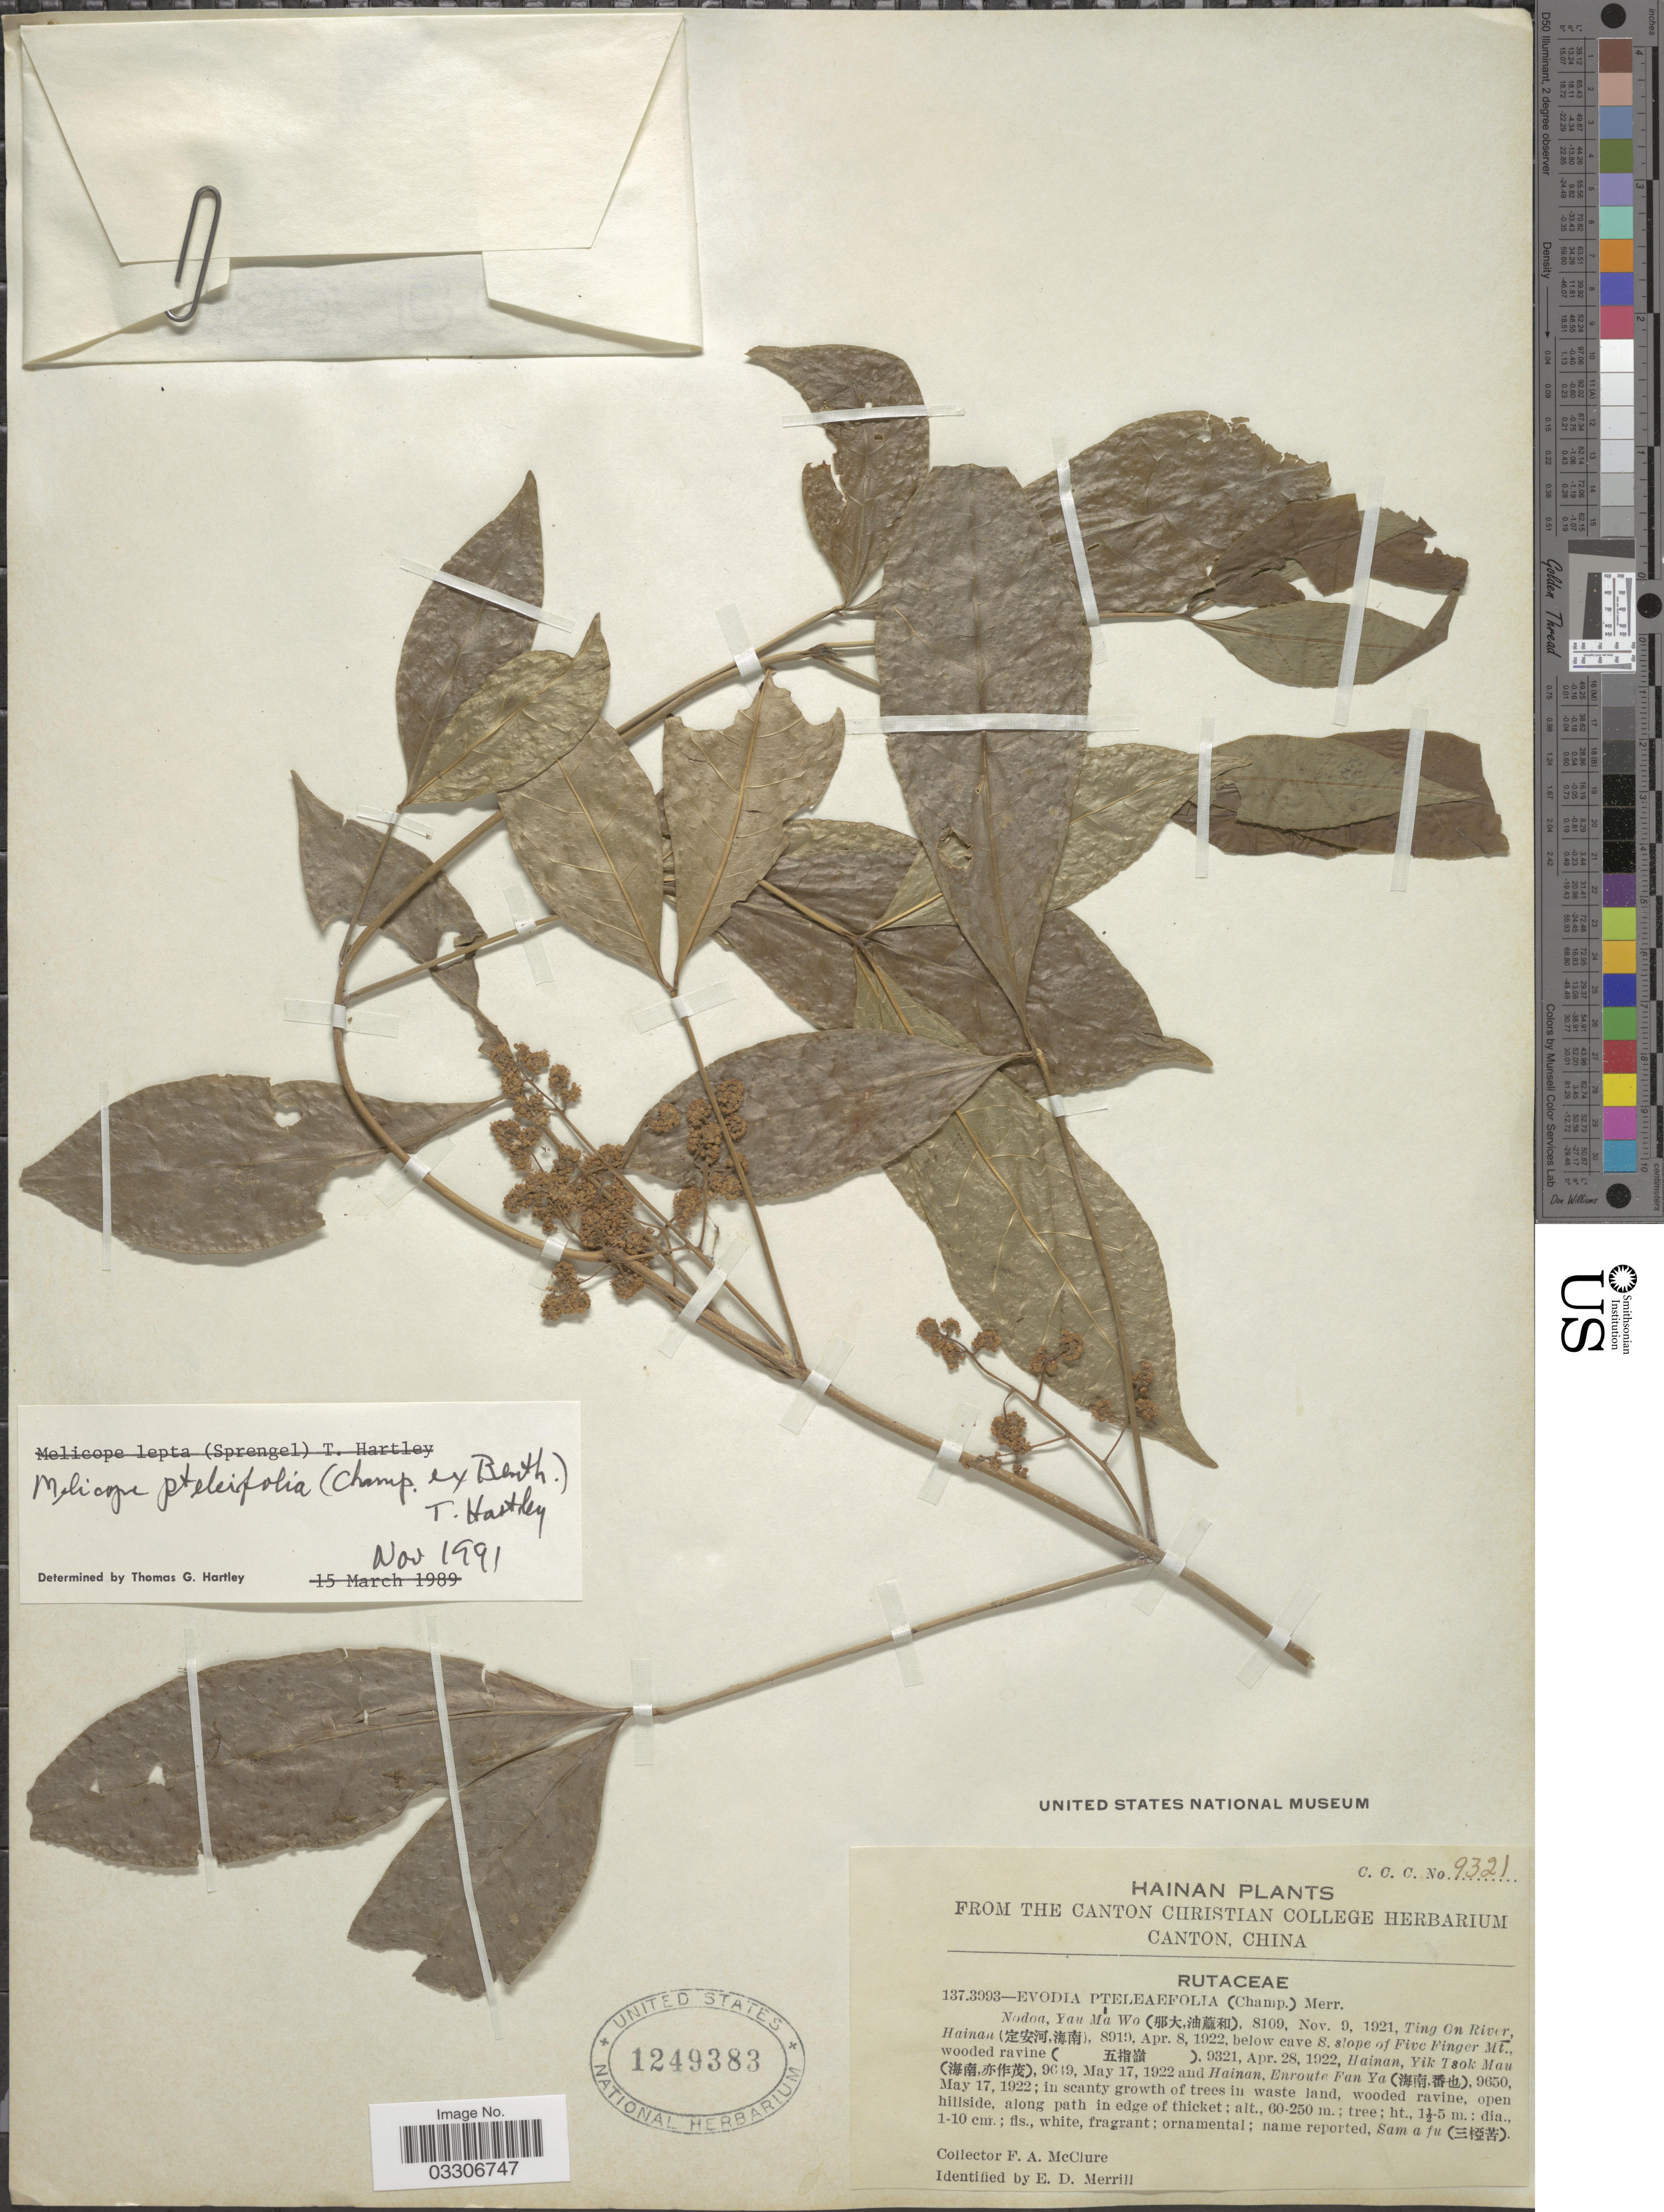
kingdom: Plantae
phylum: Tracheophyta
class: Magnoliopsida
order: Sapindales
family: Rutaceae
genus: Melicope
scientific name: Melicope pteleifolia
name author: (Champ. ex Benth.) T.G. Hartley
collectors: F. A. McClure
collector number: C.C.C.9321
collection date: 1922-04-28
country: China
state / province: Hainan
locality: Below cave S. slope of Five Finger Mt., wooded ravine (X).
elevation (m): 60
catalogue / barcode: US 1249393